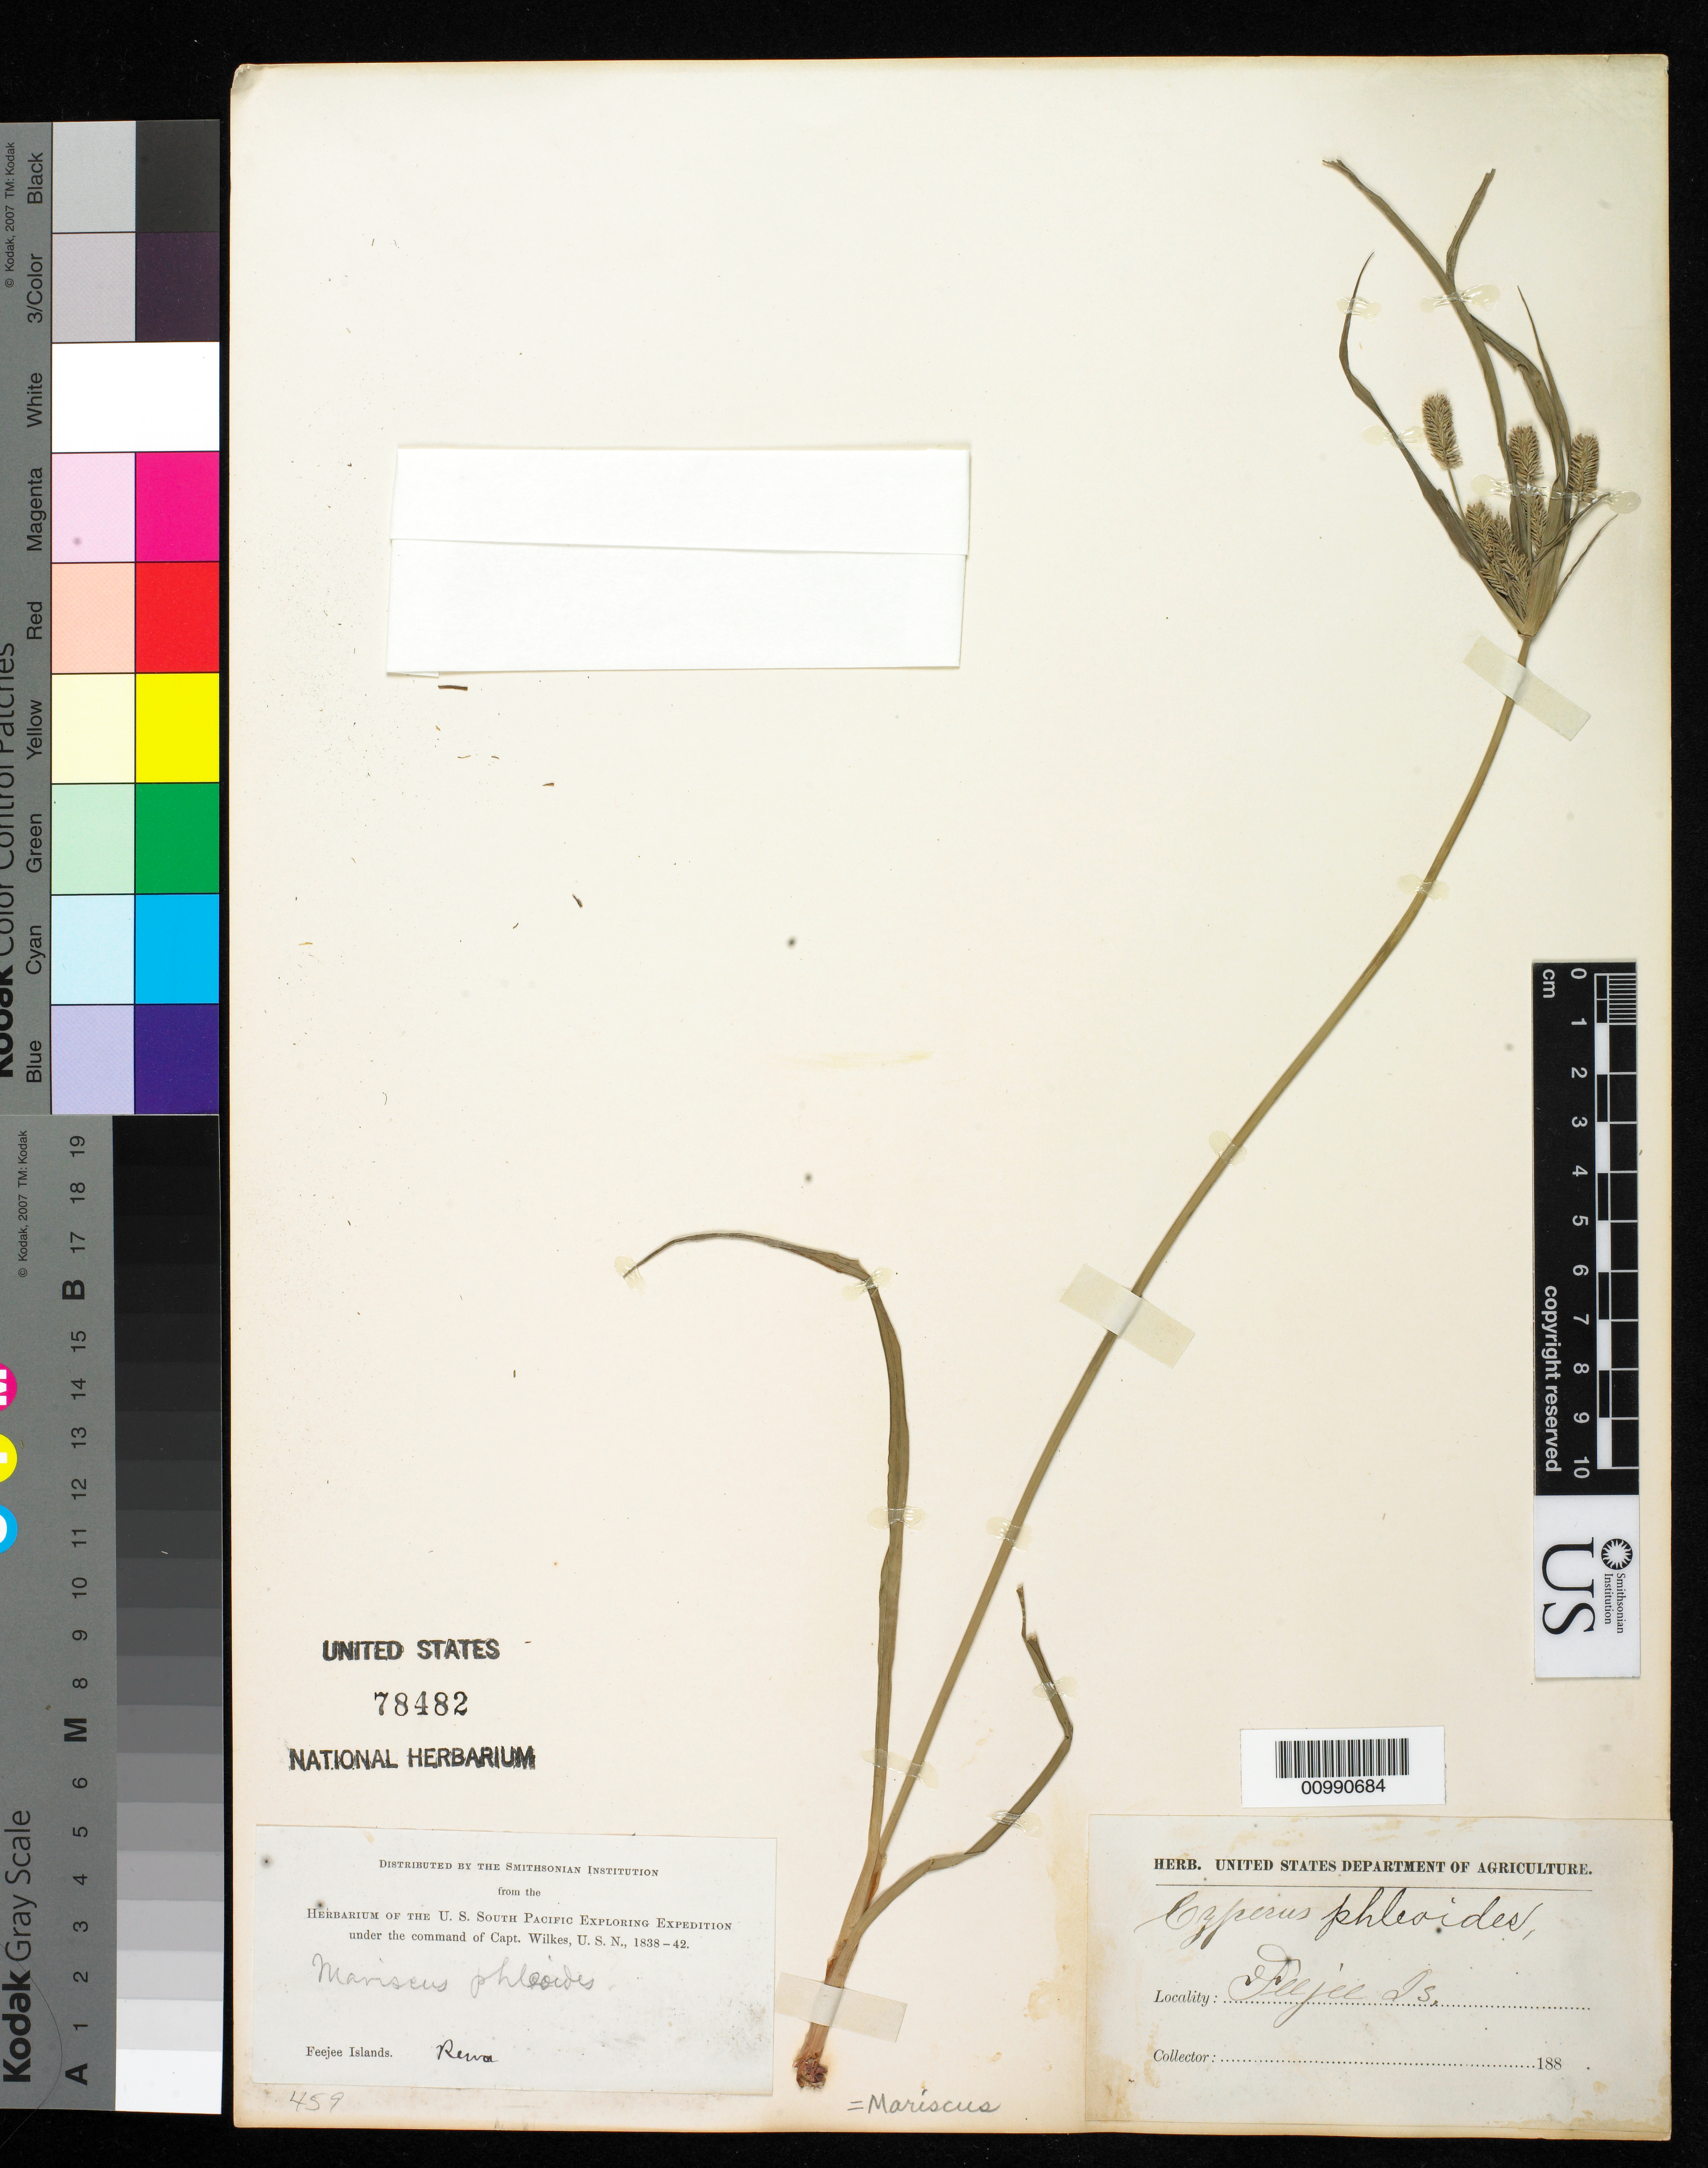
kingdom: Plantae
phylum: Tracheophyta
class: Liliopsida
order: Poales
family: Cyperaceae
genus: Cyperus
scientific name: Cyperus phleoides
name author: (Nees ex Kunth) Hillebr.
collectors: Wilkes Explor. Exped.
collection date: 1838/1842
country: Fiji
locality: Feejee Islands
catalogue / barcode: US 78482